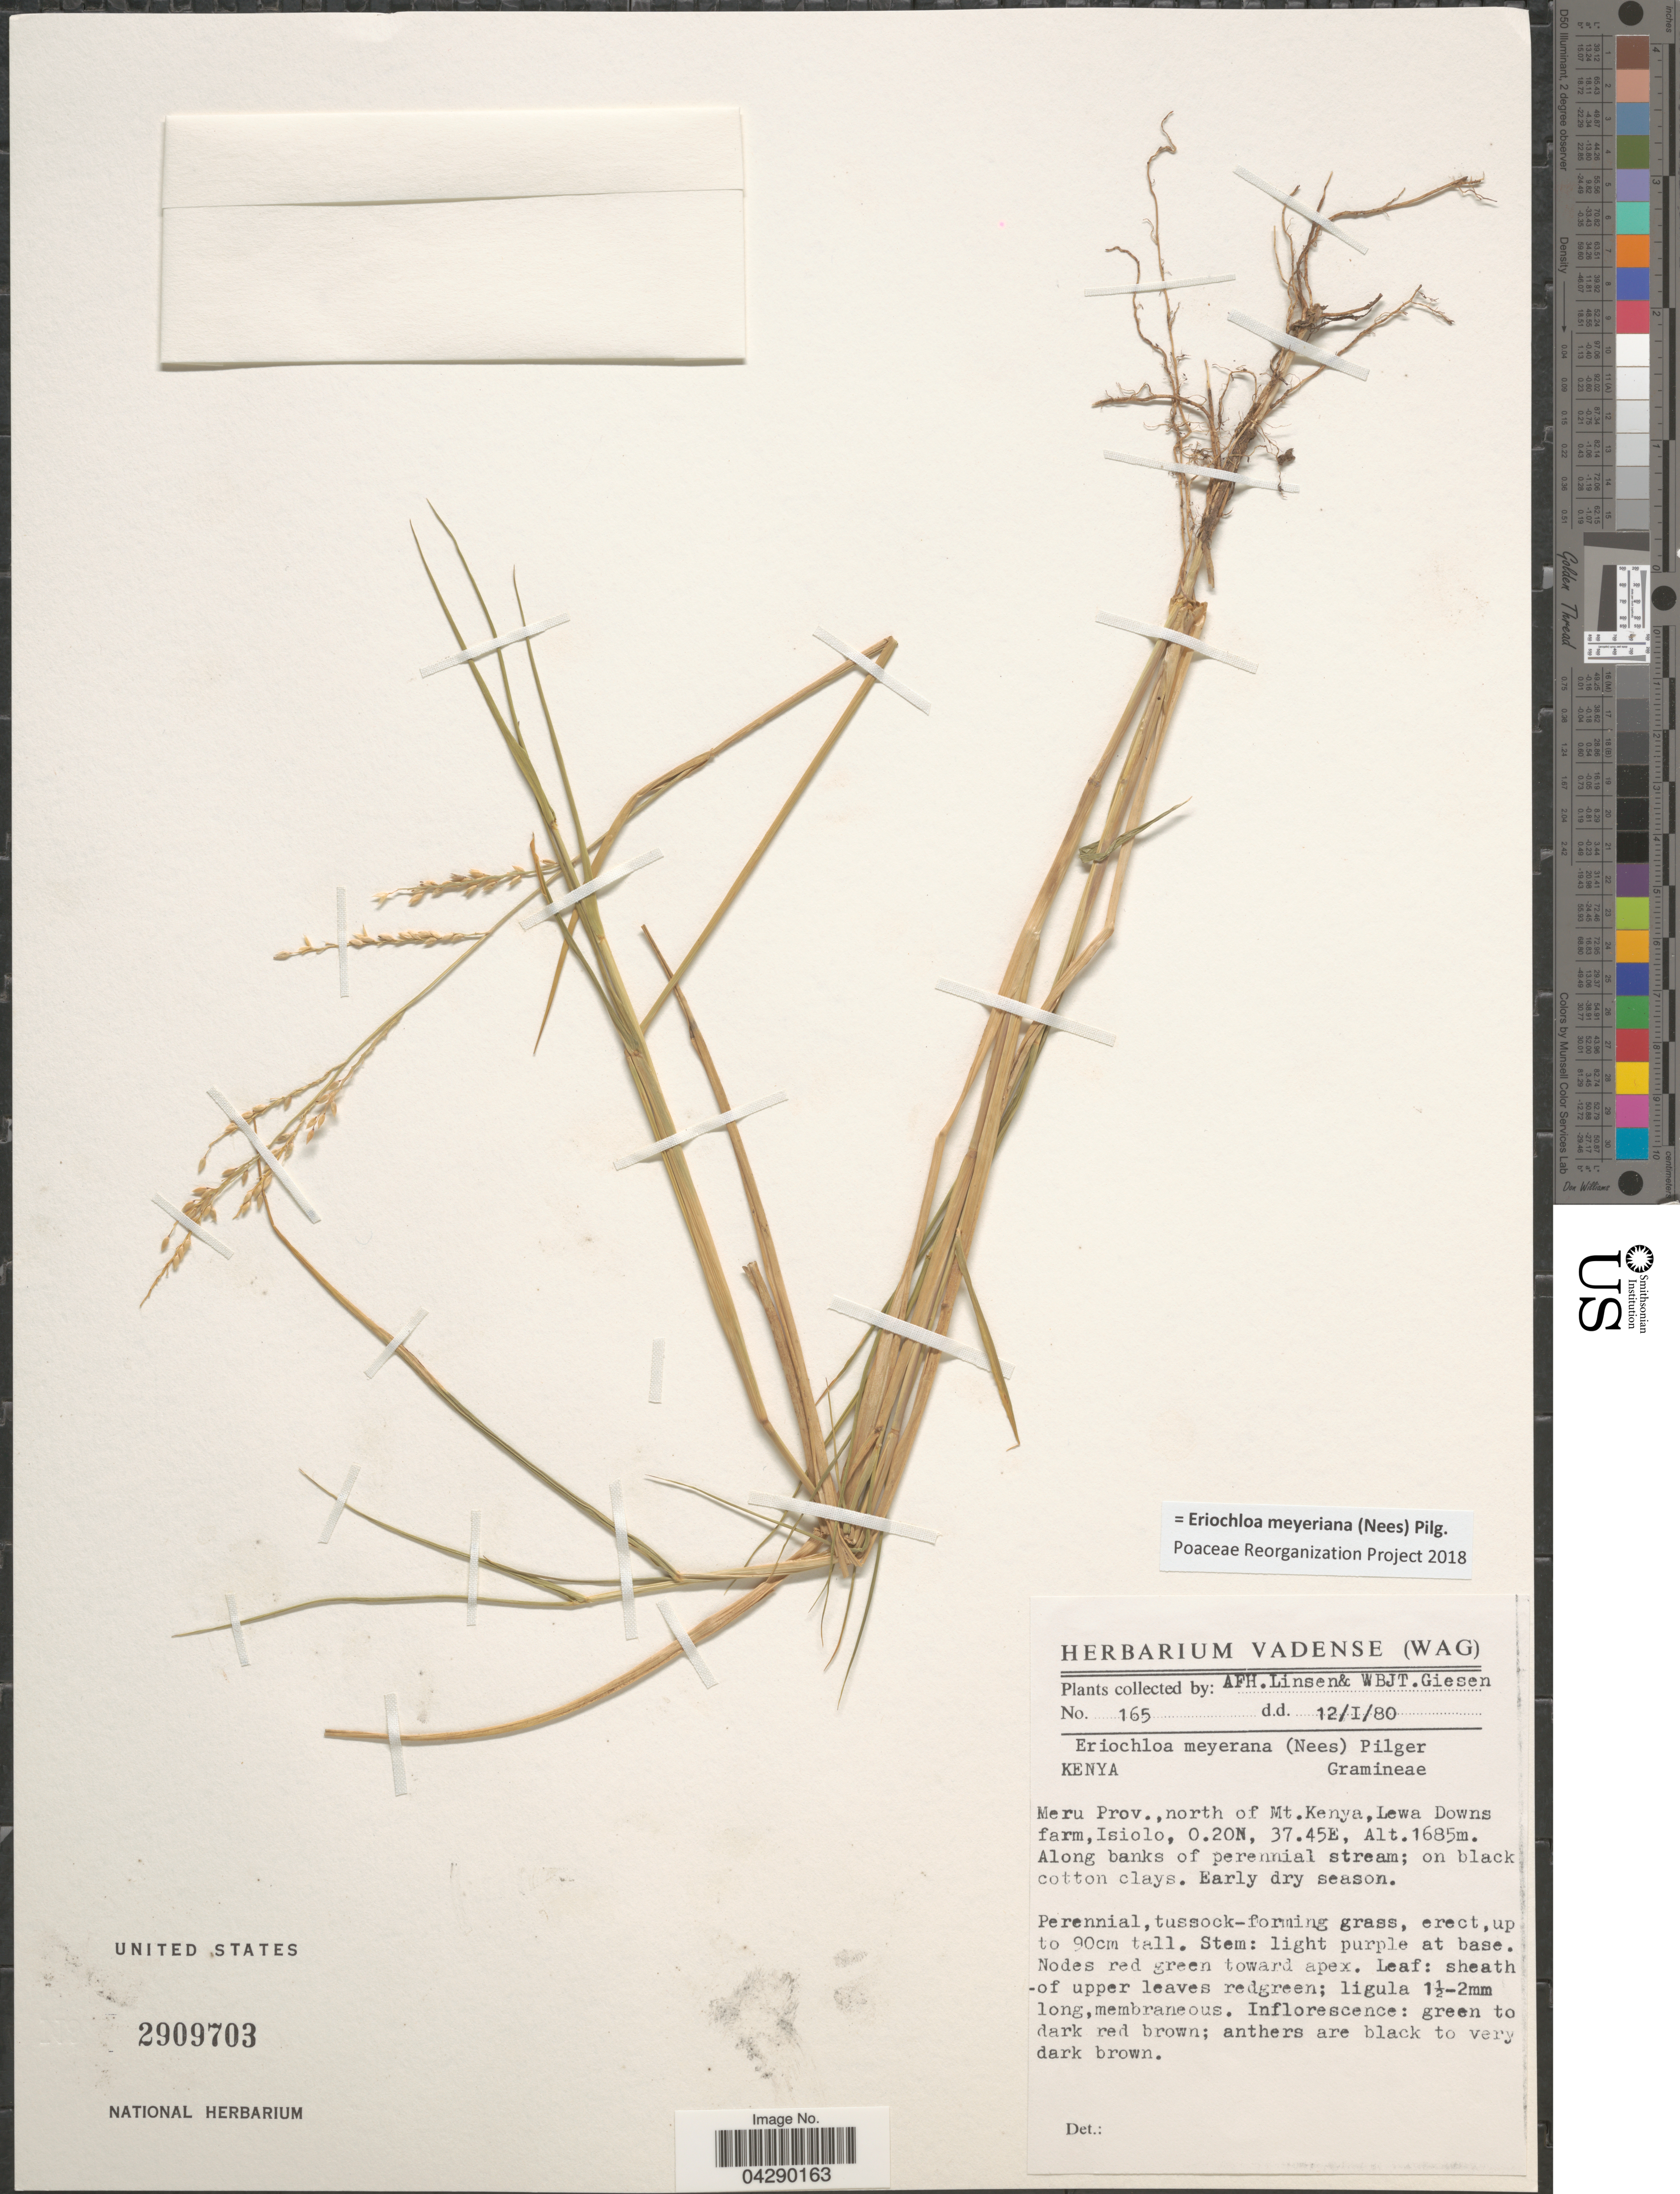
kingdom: Plantae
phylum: Tracheophyta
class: Liliopsida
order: Poales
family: Poaceae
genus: Eriochloa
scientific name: Eriochloa meyeriana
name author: (Nees) Pilg.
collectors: A. Linsen & W. Giesen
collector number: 165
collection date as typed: Transcribed d/m/y: 12/1/80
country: Kenya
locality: Meru Prov., north of Mt. Kenya, Lewa Downs farms, Isiolo. Along banks of perennial stream; on black cotton clays. Early dry season.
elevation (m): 1685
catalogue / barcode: US 2909703